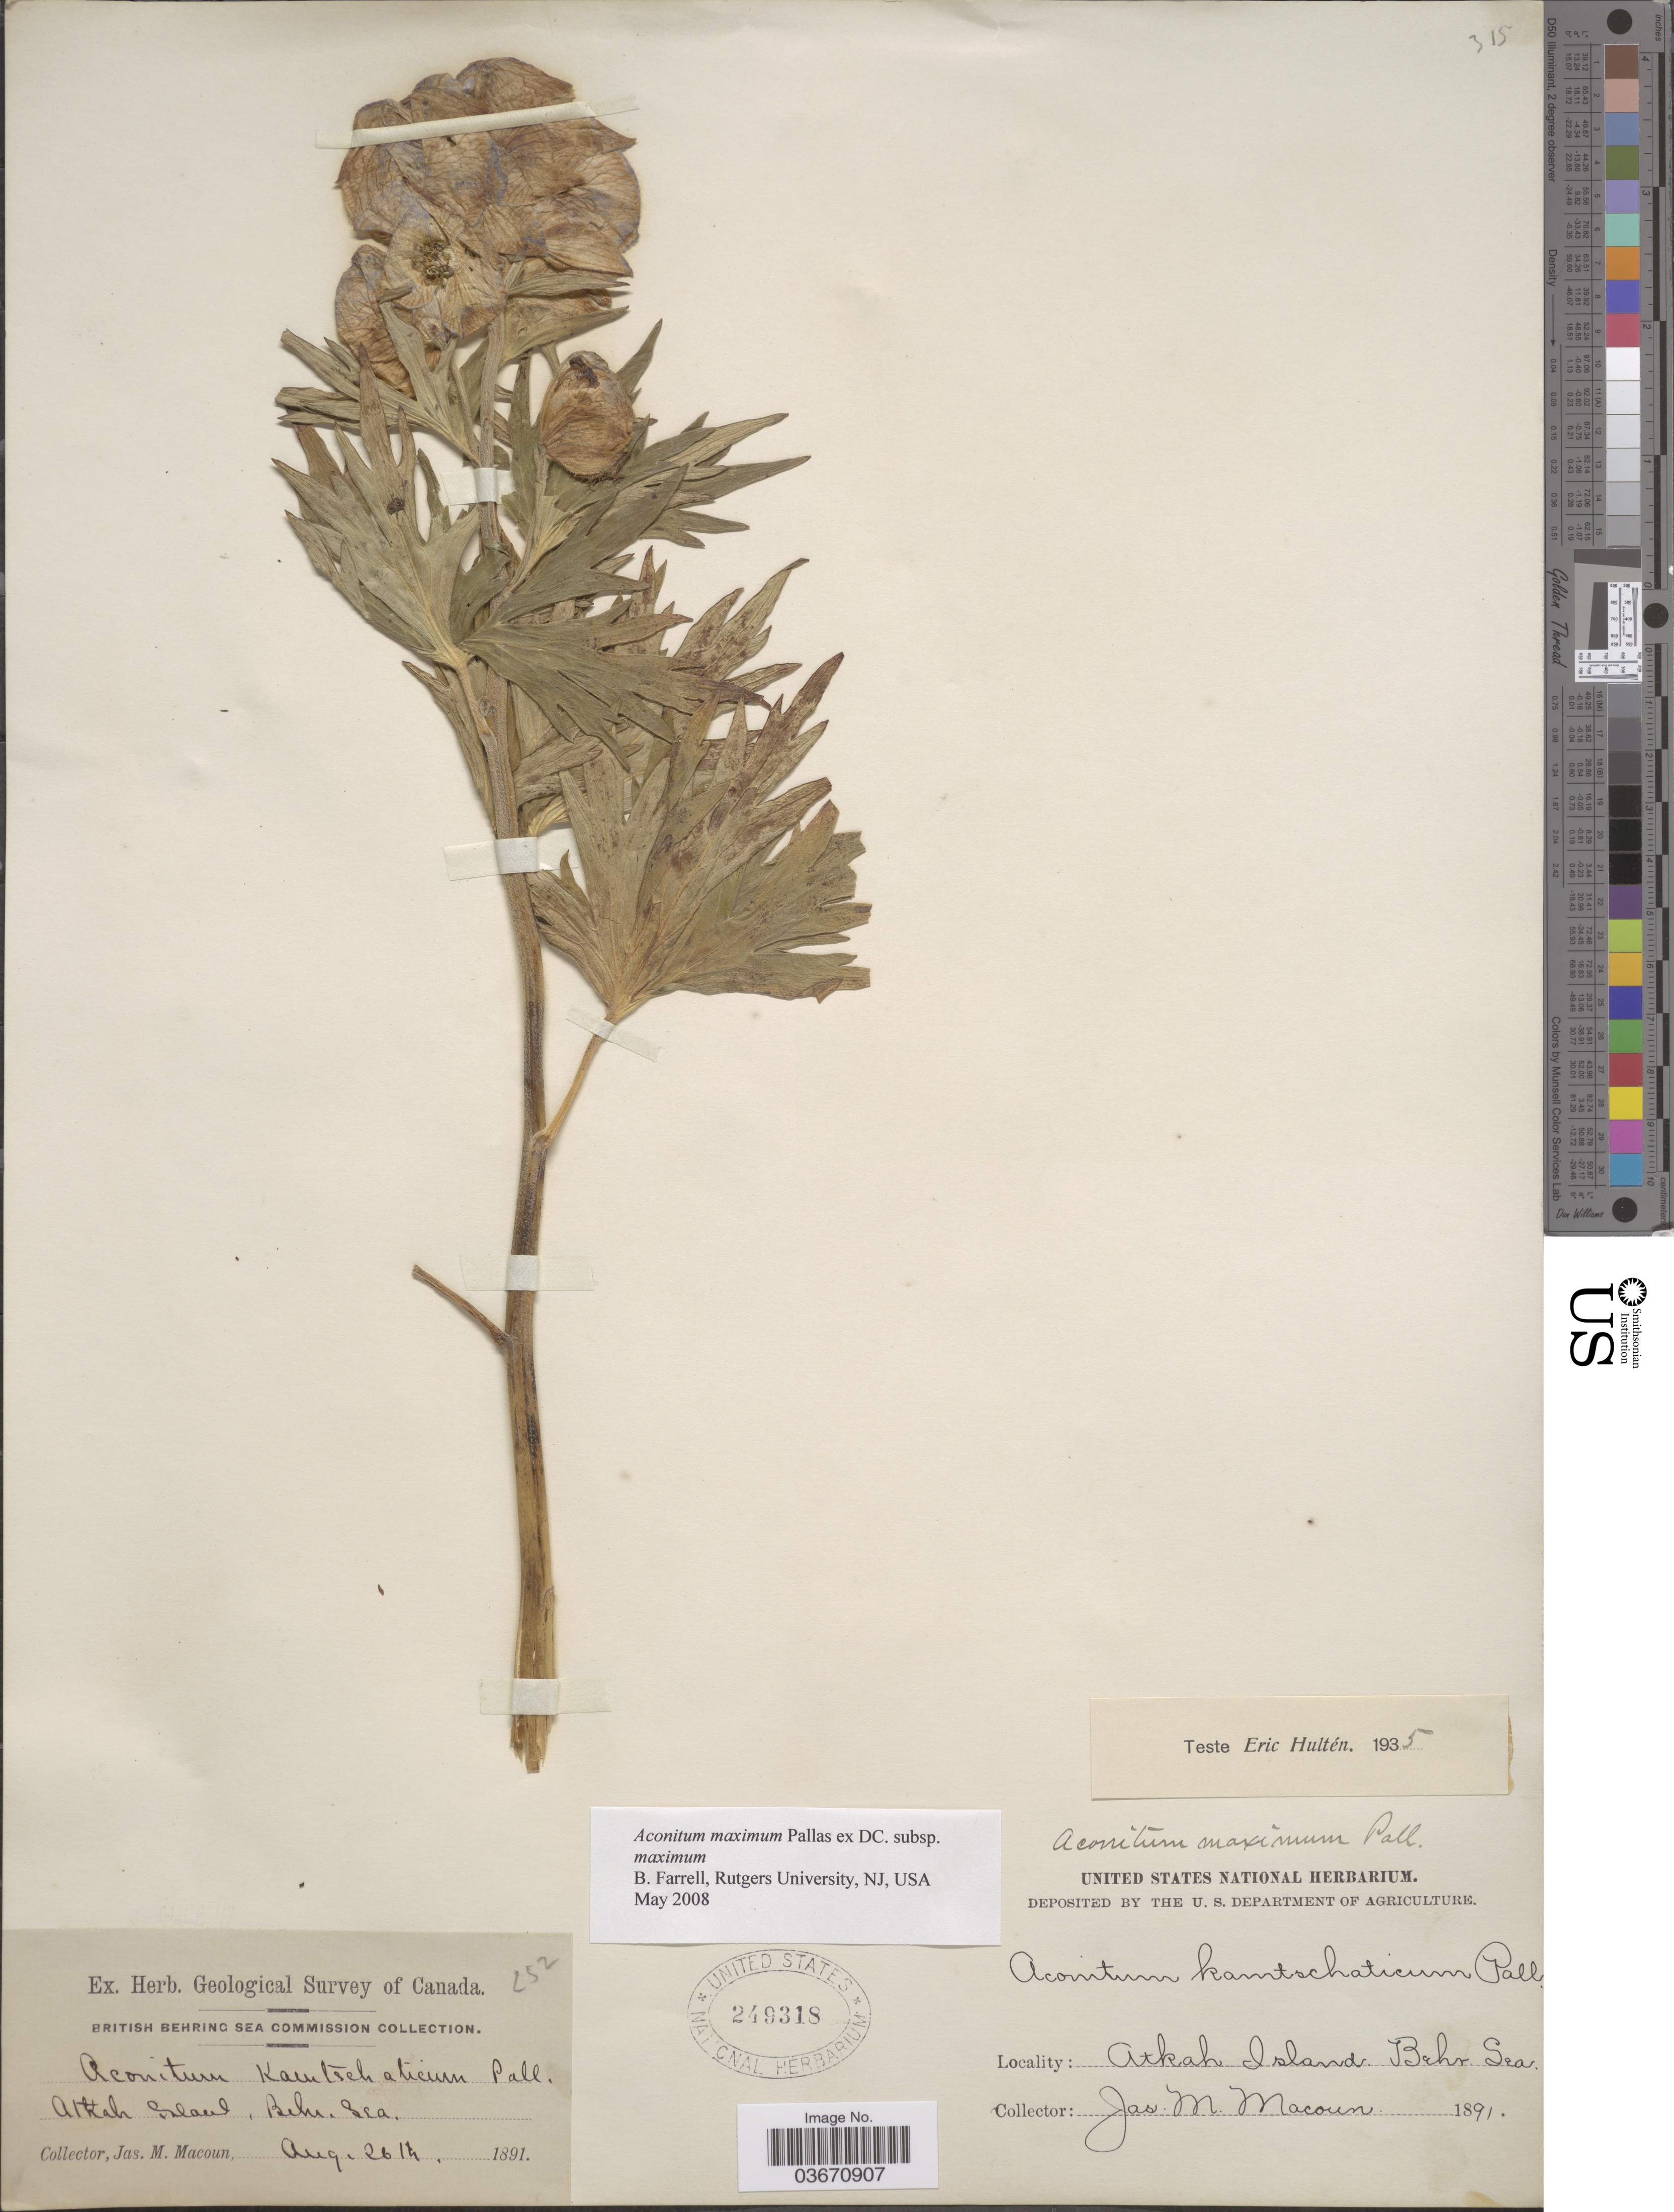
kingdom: Plantae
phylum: Tracheophyta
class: Magnoliopsida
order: Ranunculales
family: Ranunculaceae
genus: Aconitum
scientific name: Aconitum maximum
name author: Pall. ex DC.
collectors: J. M. Macoun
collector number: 252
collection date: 1891-08-26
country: United States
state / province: Alaska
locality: Atkah Island. Behr. Sea.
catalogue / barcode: US 249318